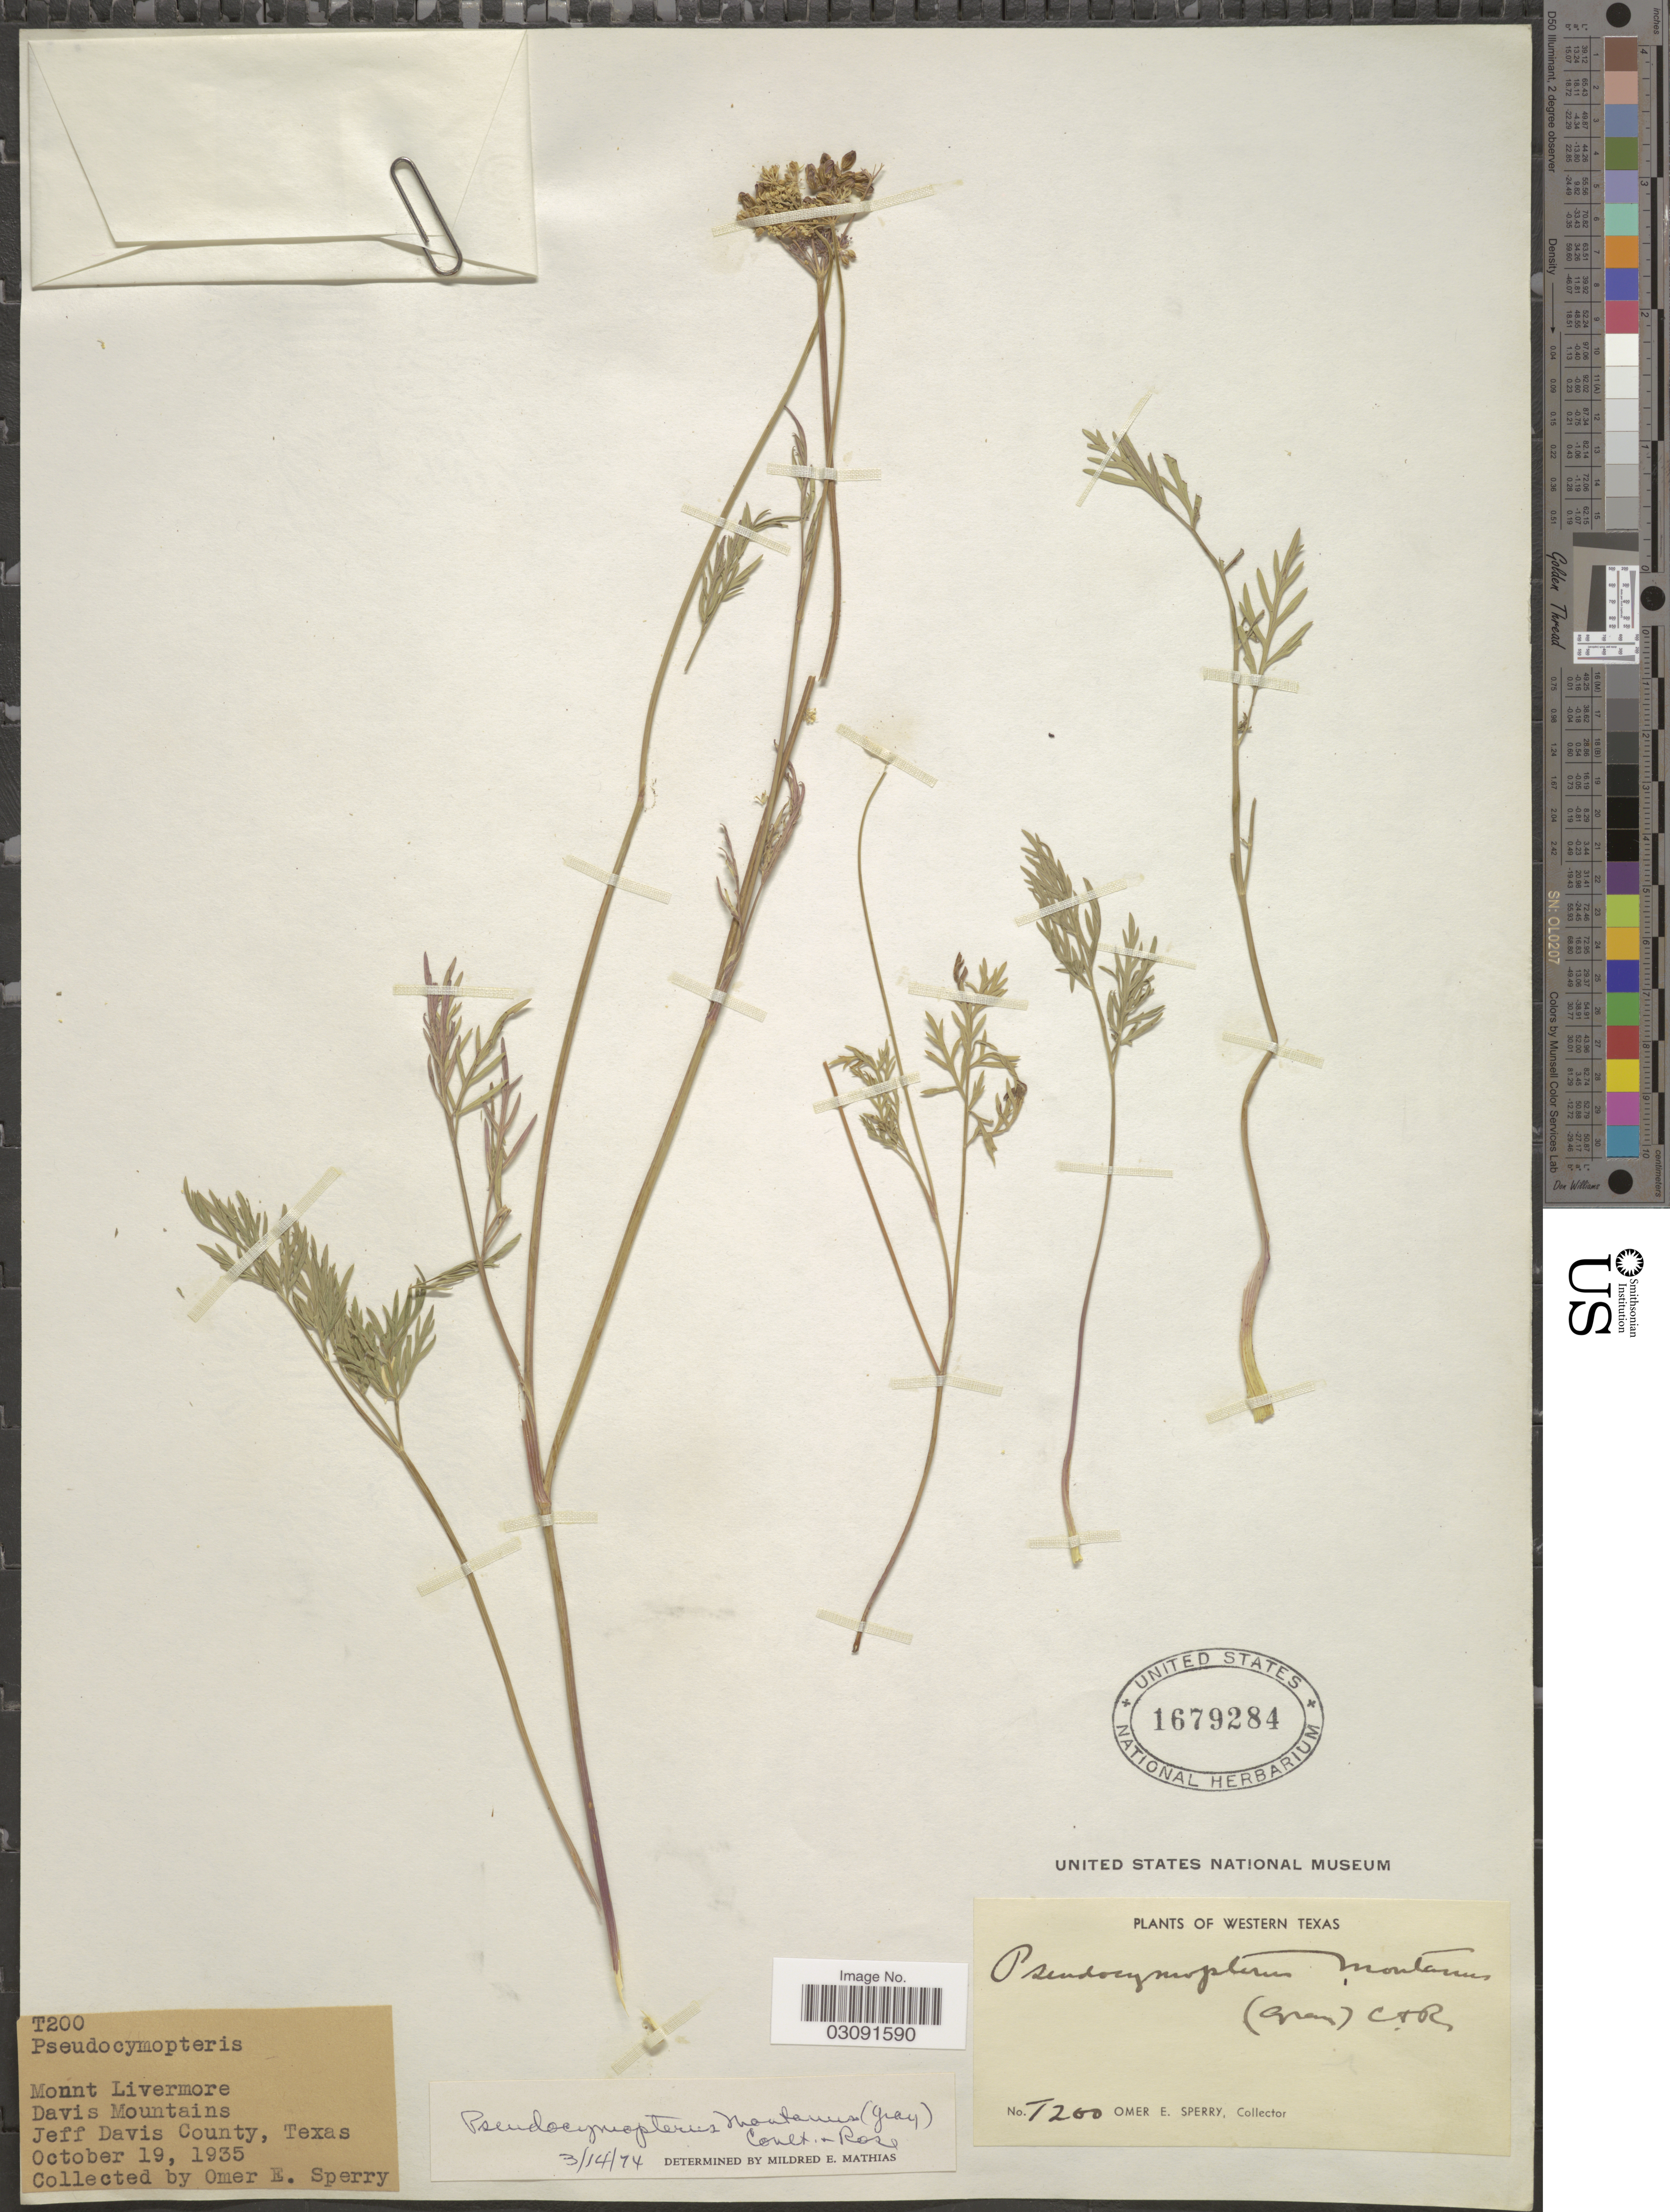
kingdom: Plantae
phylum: Tracheophyta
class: Magnoliopsida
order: Apiales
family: Apiaceae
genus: Pseudocymopterus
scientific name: Pseudocymopterus montanus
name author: (A. Gray) J.M. Coult. & Rose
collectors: O. E. Sperry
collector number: T200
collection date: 1935-10-19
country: United States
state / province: Texas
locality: Mount Livermore, Davis Mountains, Jeff Davis County, Texas.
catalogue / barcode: US 1679284